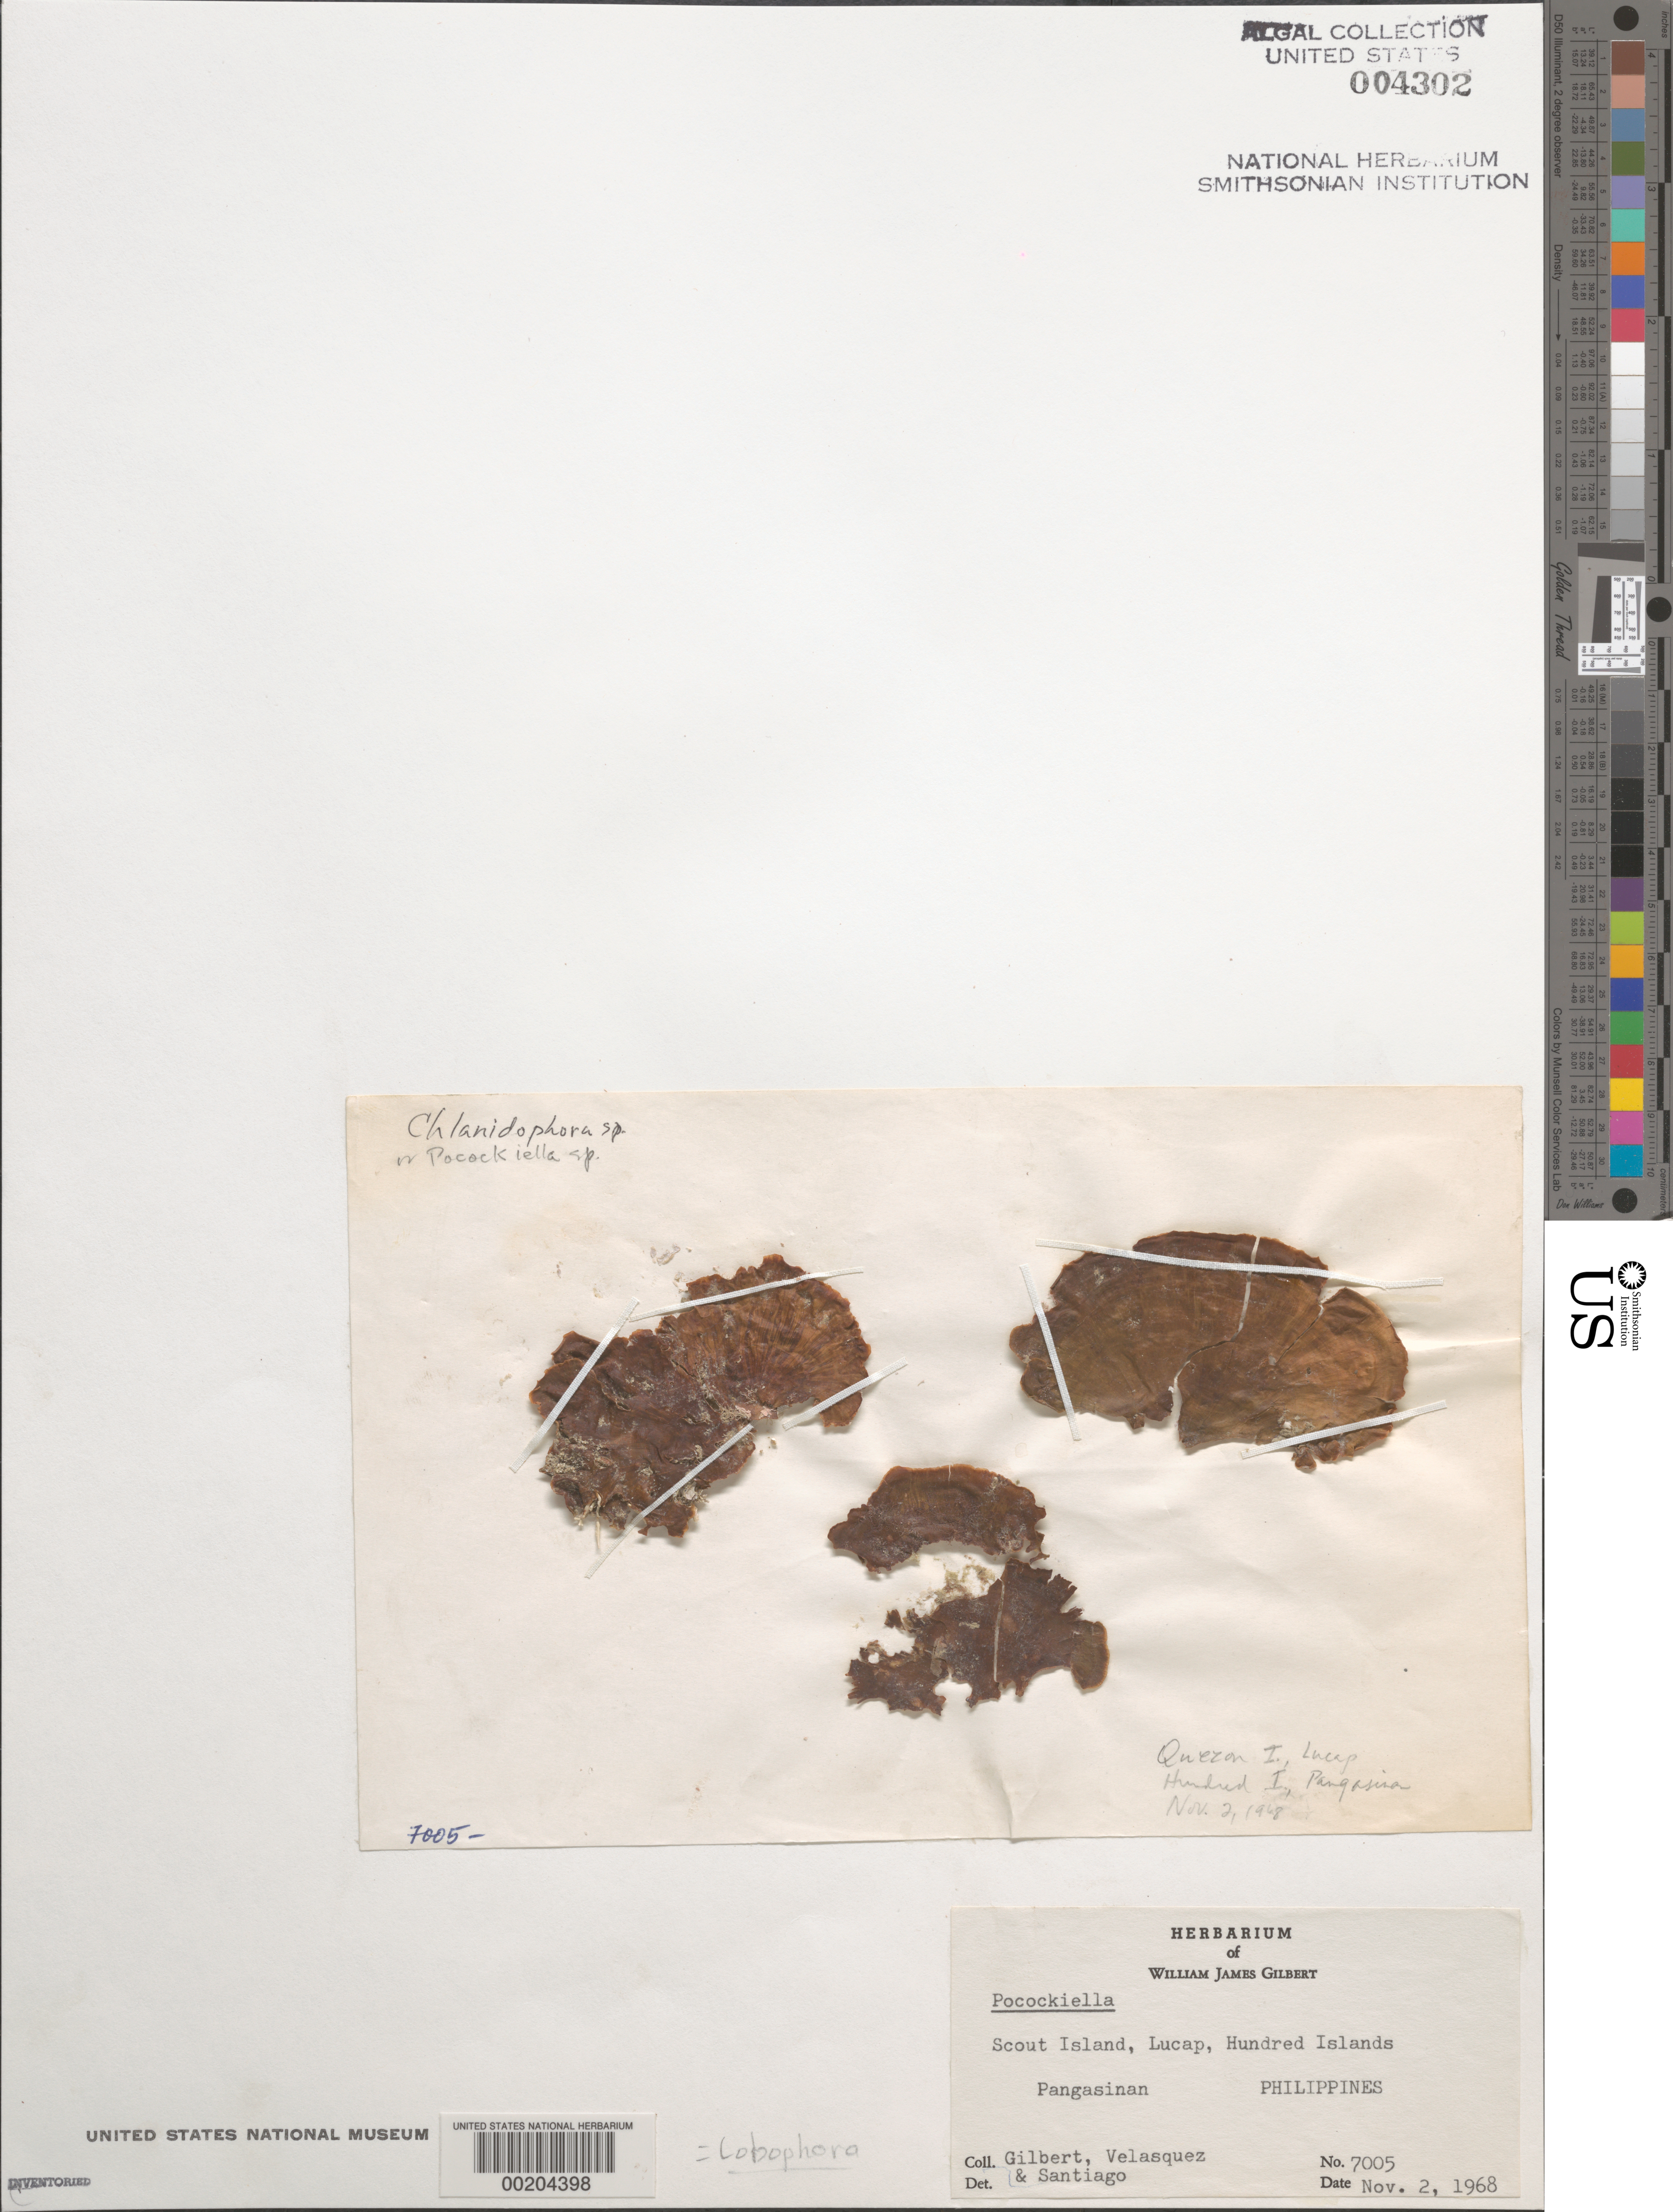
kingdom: Chromista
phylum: Ochrophyta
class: Phaeophyceae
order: Dictyotales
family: Dictyotaceae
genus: Lobophora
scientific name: Lobophora sp.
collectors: W. J. Gilbert, G. Velasquez & A. Santiago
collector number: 7005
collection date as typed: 02 Nov 1968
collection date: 1968-11-02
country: Philippines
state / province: Ilocos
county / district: Pangasinan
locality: Scout island, lucap, hundred islands, pangasinan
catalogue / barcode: US 4302